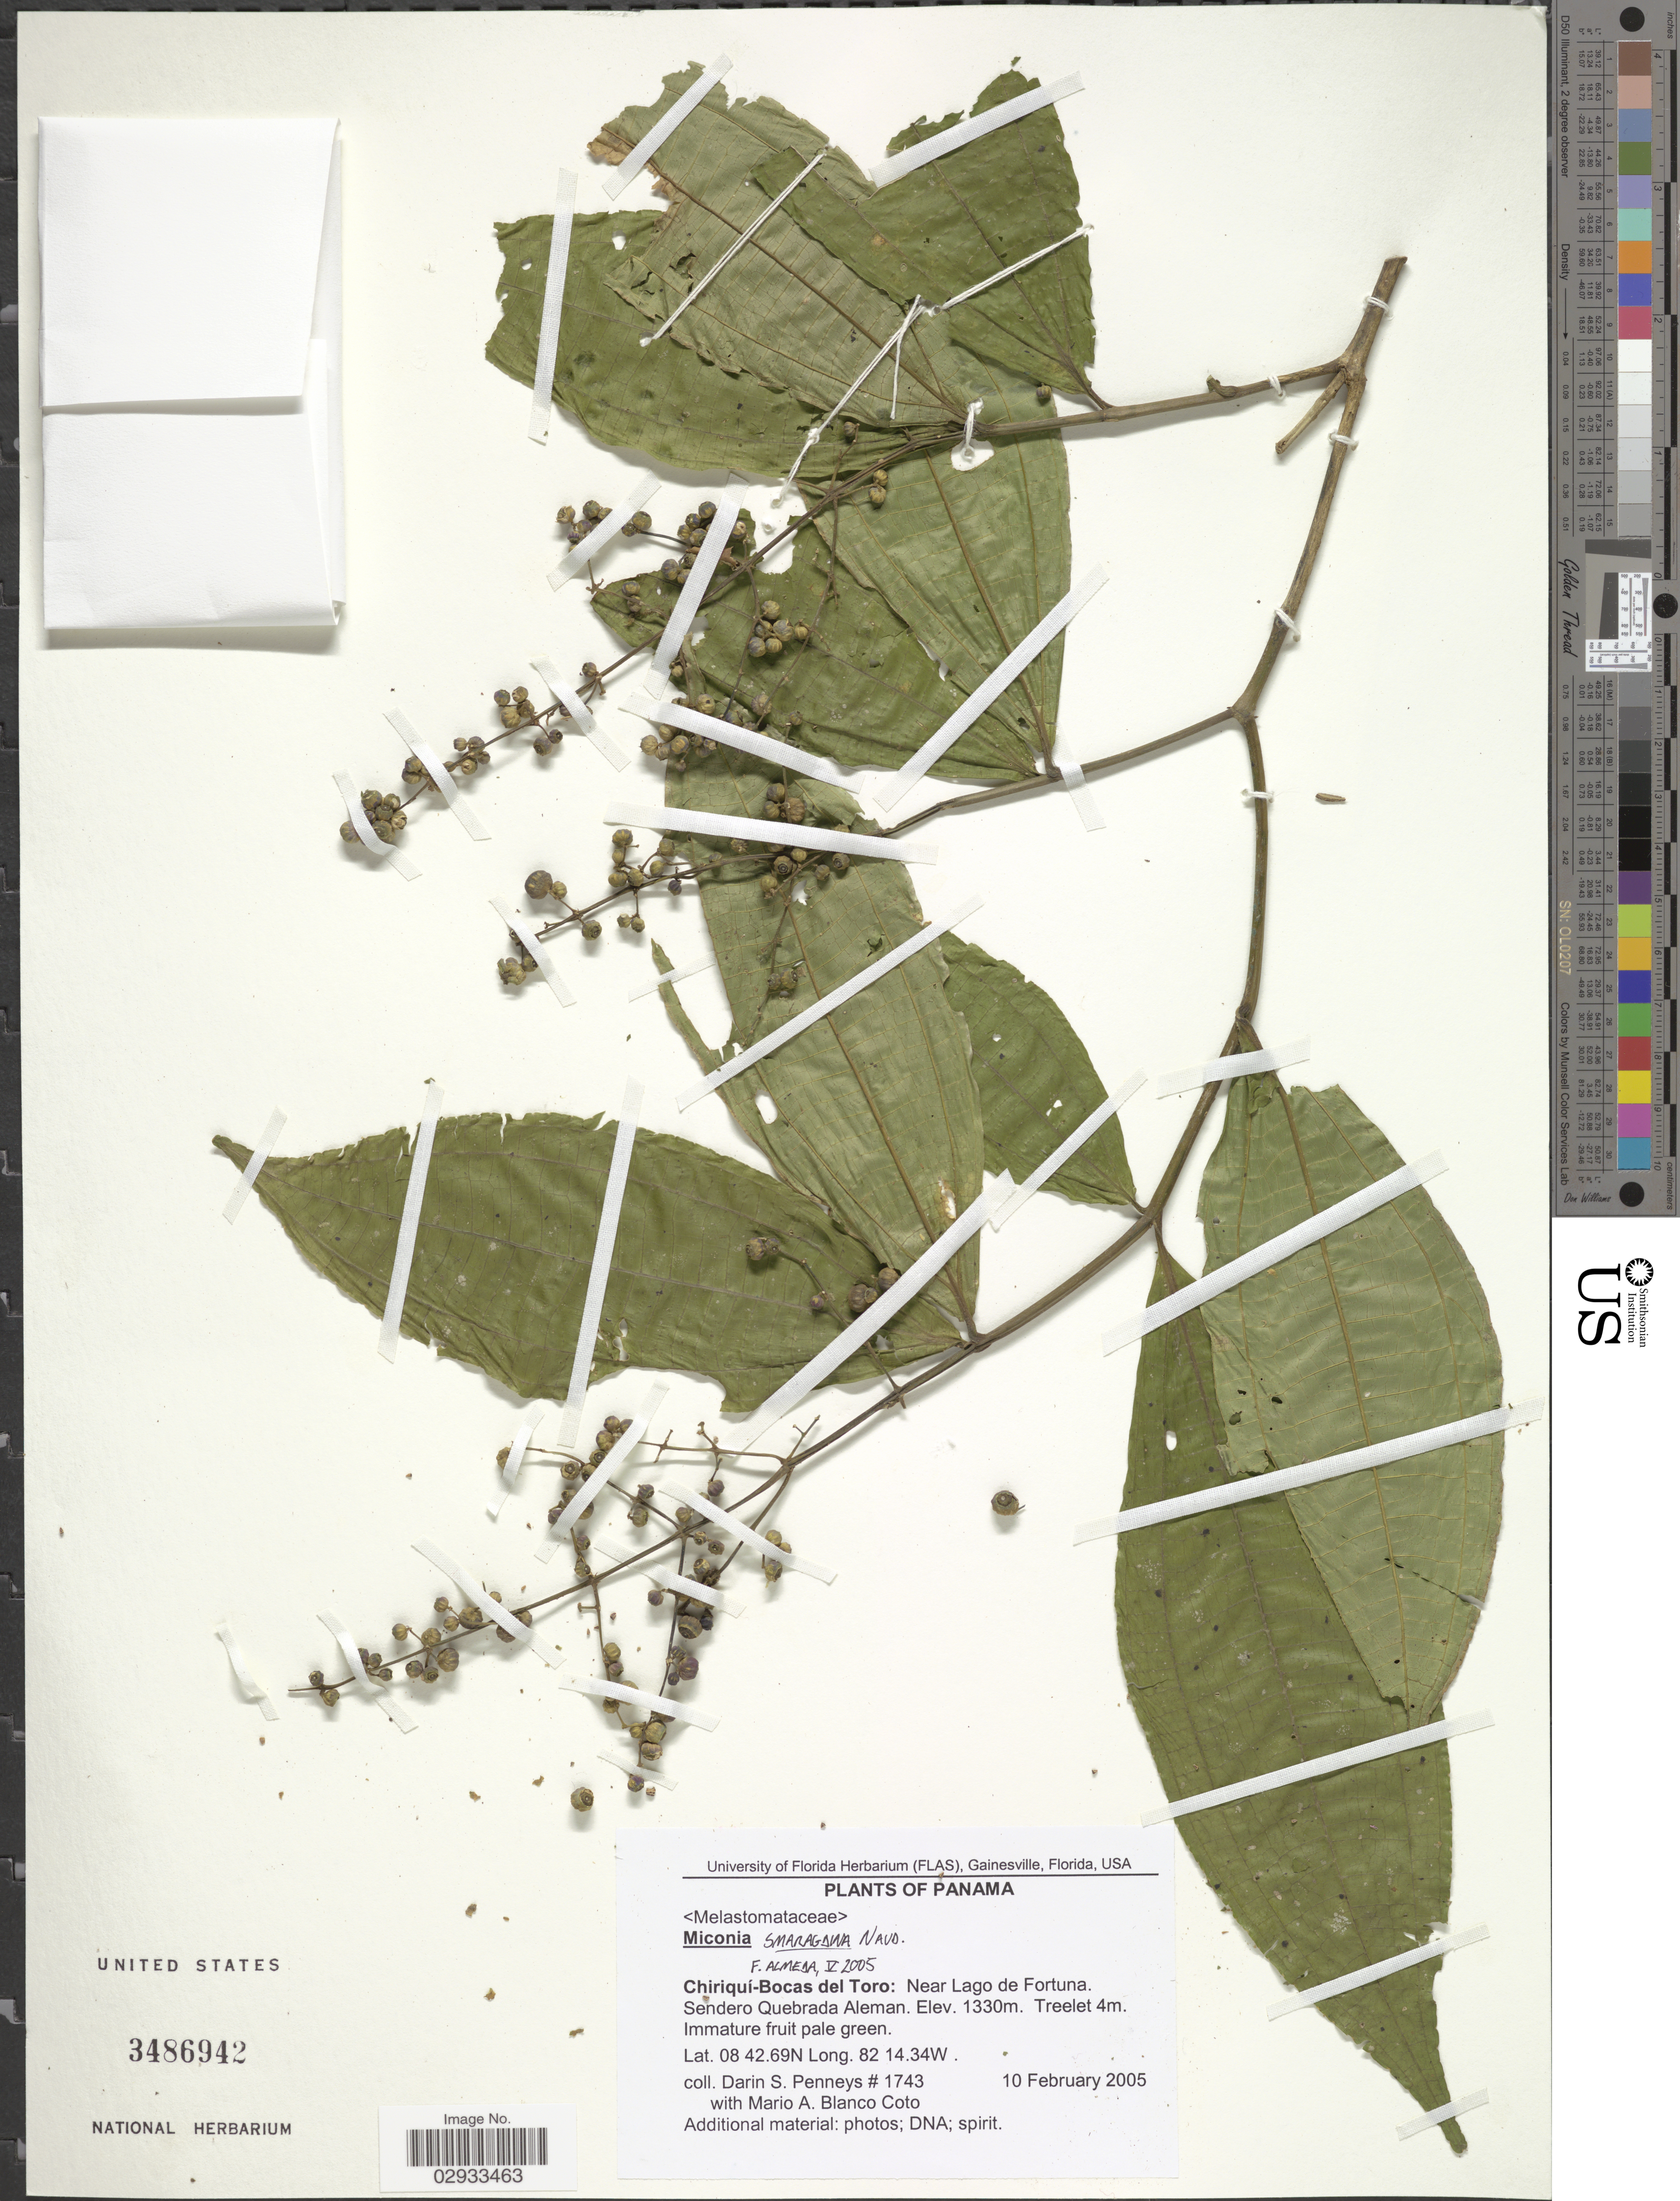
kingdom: Plantae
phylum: Tracheophyta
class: Magnoliopsida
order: Myrtales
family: Melastomataceae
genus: Miconia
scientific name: Miconia smaragdina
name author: Naudin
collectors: D. S. Penneys & M. A. Blanco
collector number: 1743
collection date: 2005-02-10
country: Panama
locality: Chiriquí-Bocas del Toro: Near Lago de Fortuna. Sendero Quebrada Aleman.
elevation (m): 1330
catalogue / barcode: US 3486942